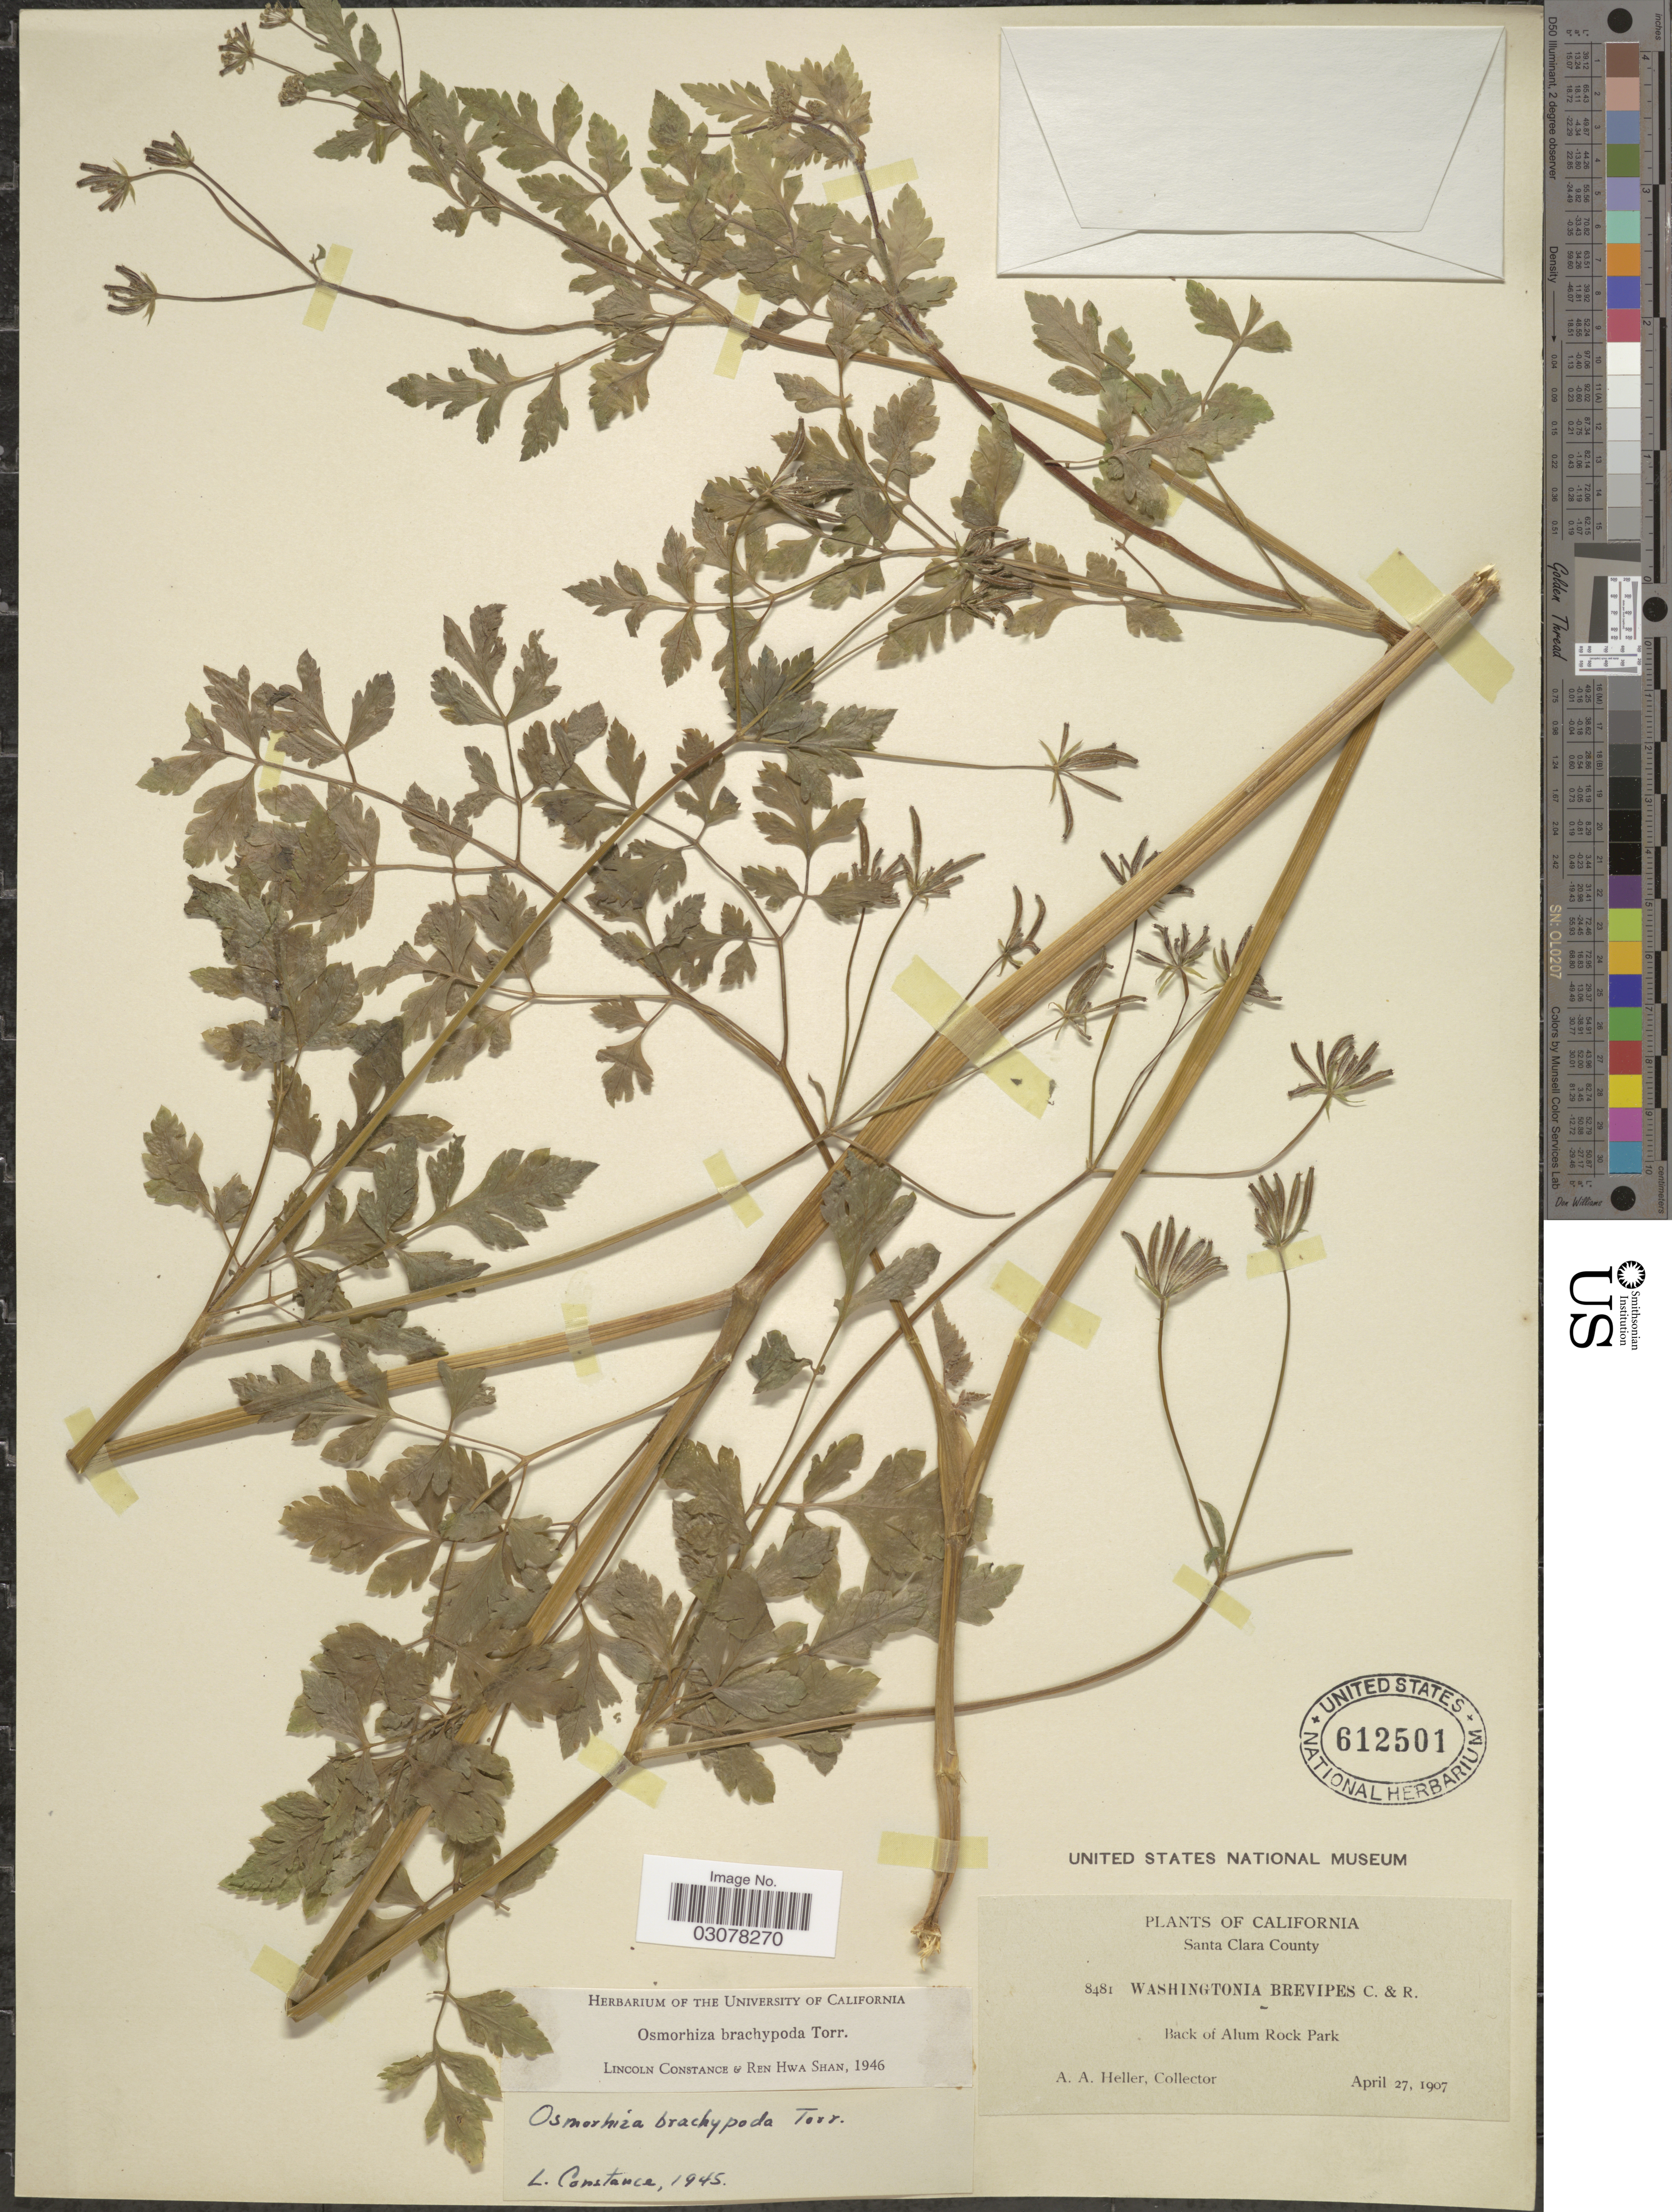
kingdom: Plantae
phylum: Tracheophyta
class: Magnoliopsida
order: Apiales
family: Apiaceae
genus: Osmorhiza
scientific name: Osmorhiza brachypoda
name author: Torr. ex Durand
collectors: A. A. Heller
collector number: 8481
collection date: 1907-04-27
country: United States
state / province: California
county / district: Santa Clara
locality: Santa Clara County. Back of Alum Rock Park.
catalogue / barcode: US 612501